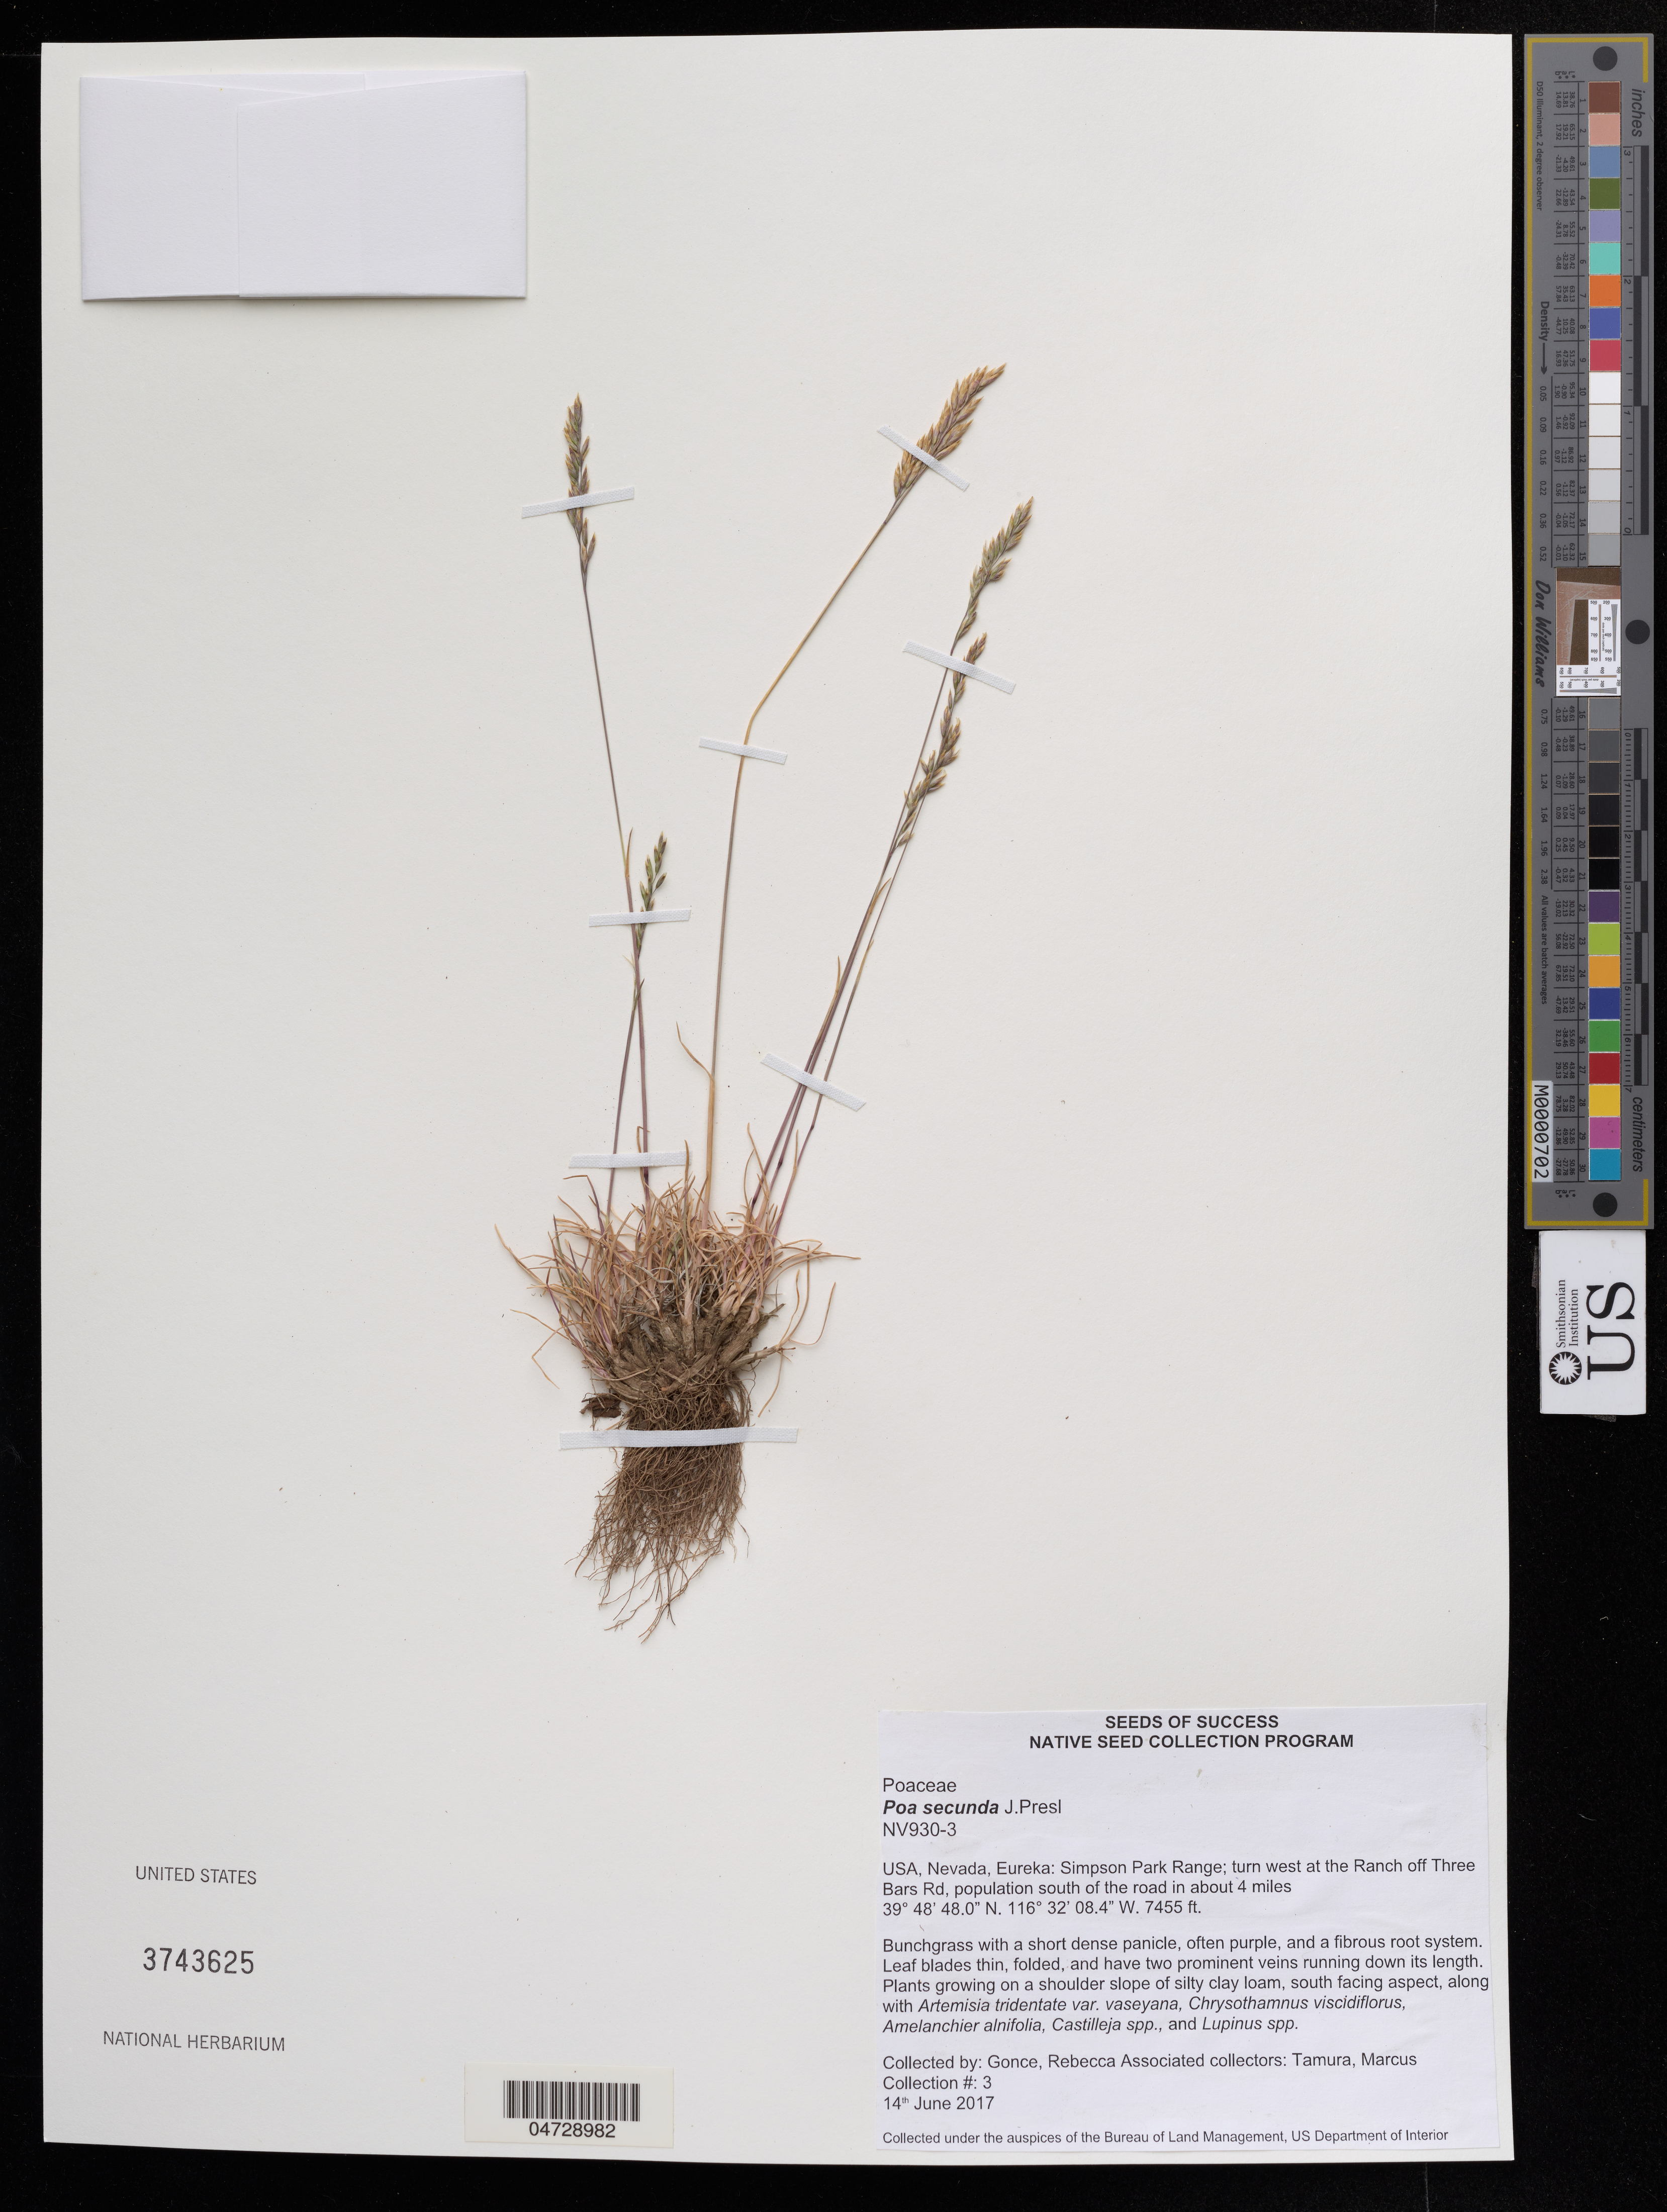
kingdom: Plantae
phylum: Tracheophyta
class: Liliopsida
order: Poales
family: Poaceae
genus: Poa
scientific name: Poa secunda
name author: J. Presl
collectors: R. Gonce & M. Tamura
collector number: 3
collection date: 2017-06-14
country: United States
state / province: Nevada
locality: Eureka: Simpson Park Range; turn west at the Ranch off Three Bars Rd, south of the road in about 4 miles.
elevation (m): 2272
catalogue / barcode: US 3743625